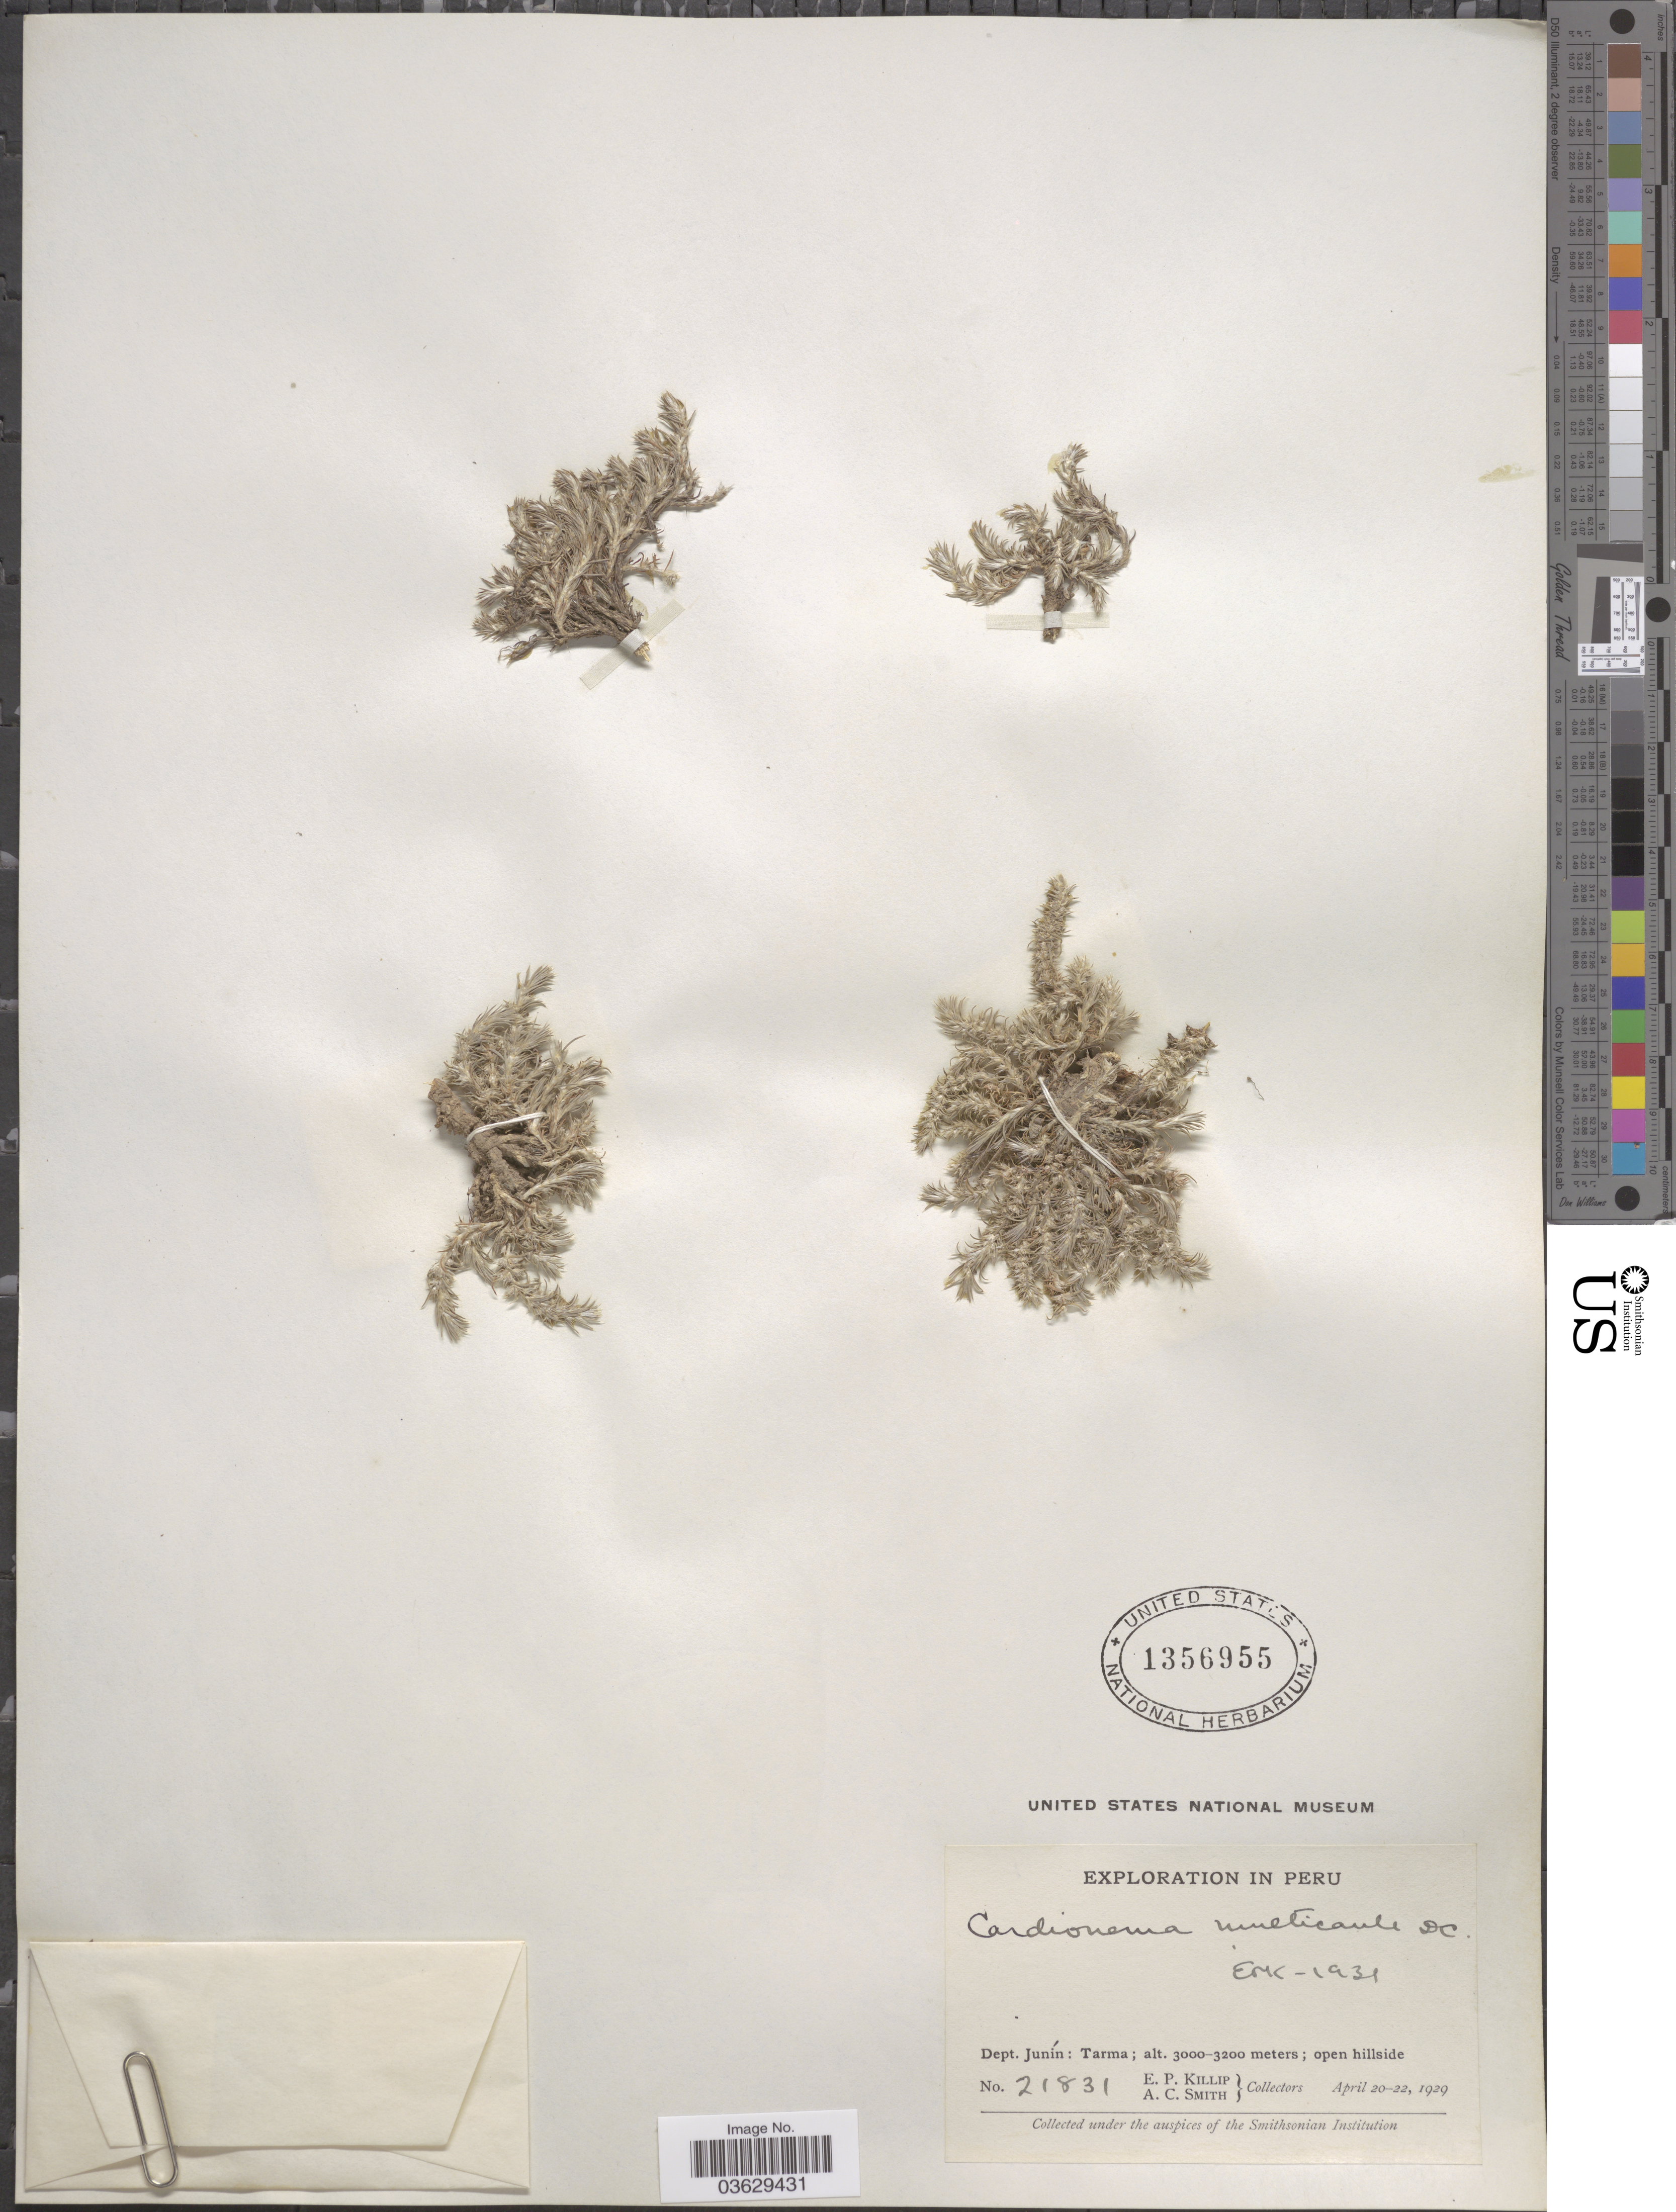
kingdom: Plantae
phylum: Tracheophyta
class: Magnoliopsida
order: Caryophyllales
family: Caryophyllaceae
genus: Cardionema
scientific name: Cardionema ramosissimum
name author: (Weinm.) A. Nelson & J.F. Macbr.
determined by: U.S. National Herbarium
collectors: E. P. Killip & A. C. Smith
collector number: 21831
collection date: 1929-04-20/1929-04-22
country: Peru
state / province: Junín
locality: Dept. Junín: Tarma.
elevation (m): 3000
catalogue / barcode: US 1356955